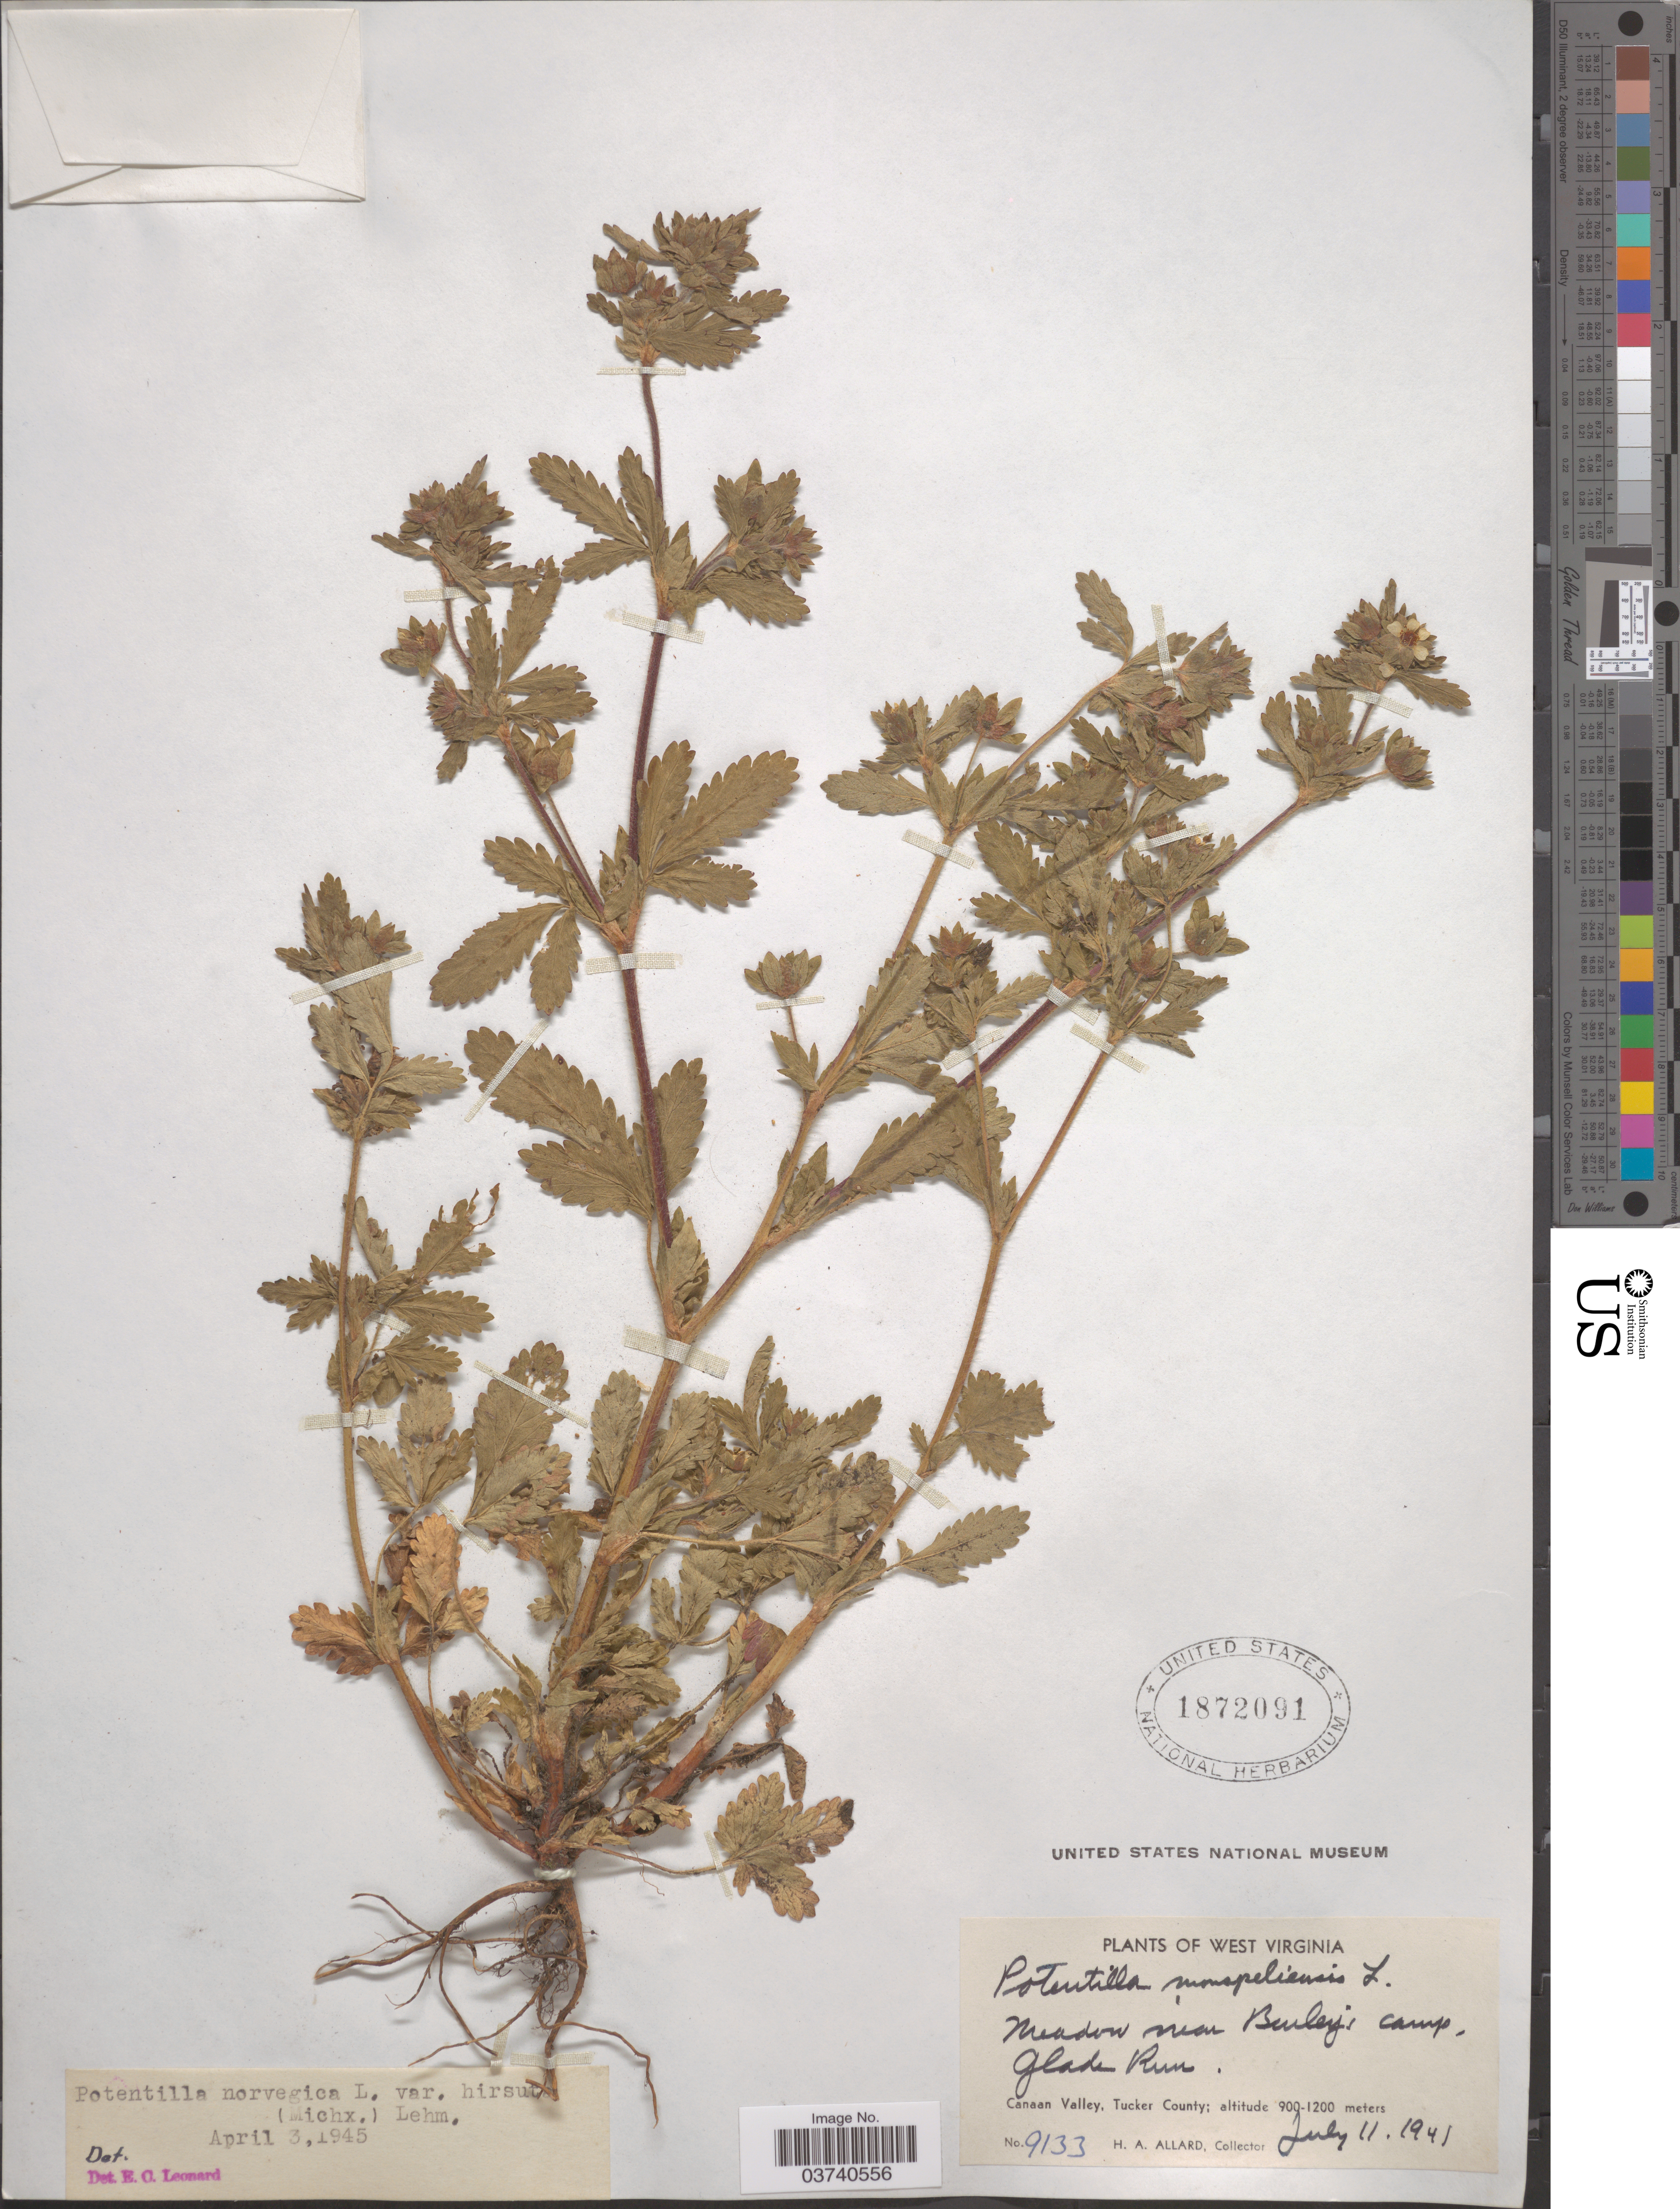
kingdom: Plantae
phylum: Tracheophyta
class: Magnoliopsida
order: Rosales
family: Rosaceae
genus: Potentilla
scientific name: Potentilla norvegica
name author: L.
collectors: H. A. Allard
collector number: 9133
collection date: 1941-07-11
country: United States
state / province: West Virginia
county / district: Tucker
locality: Meadow near Burley's Camp, Glade Run. Canaan Valley, Tucker County.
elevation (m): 900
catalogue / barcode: US 1872091